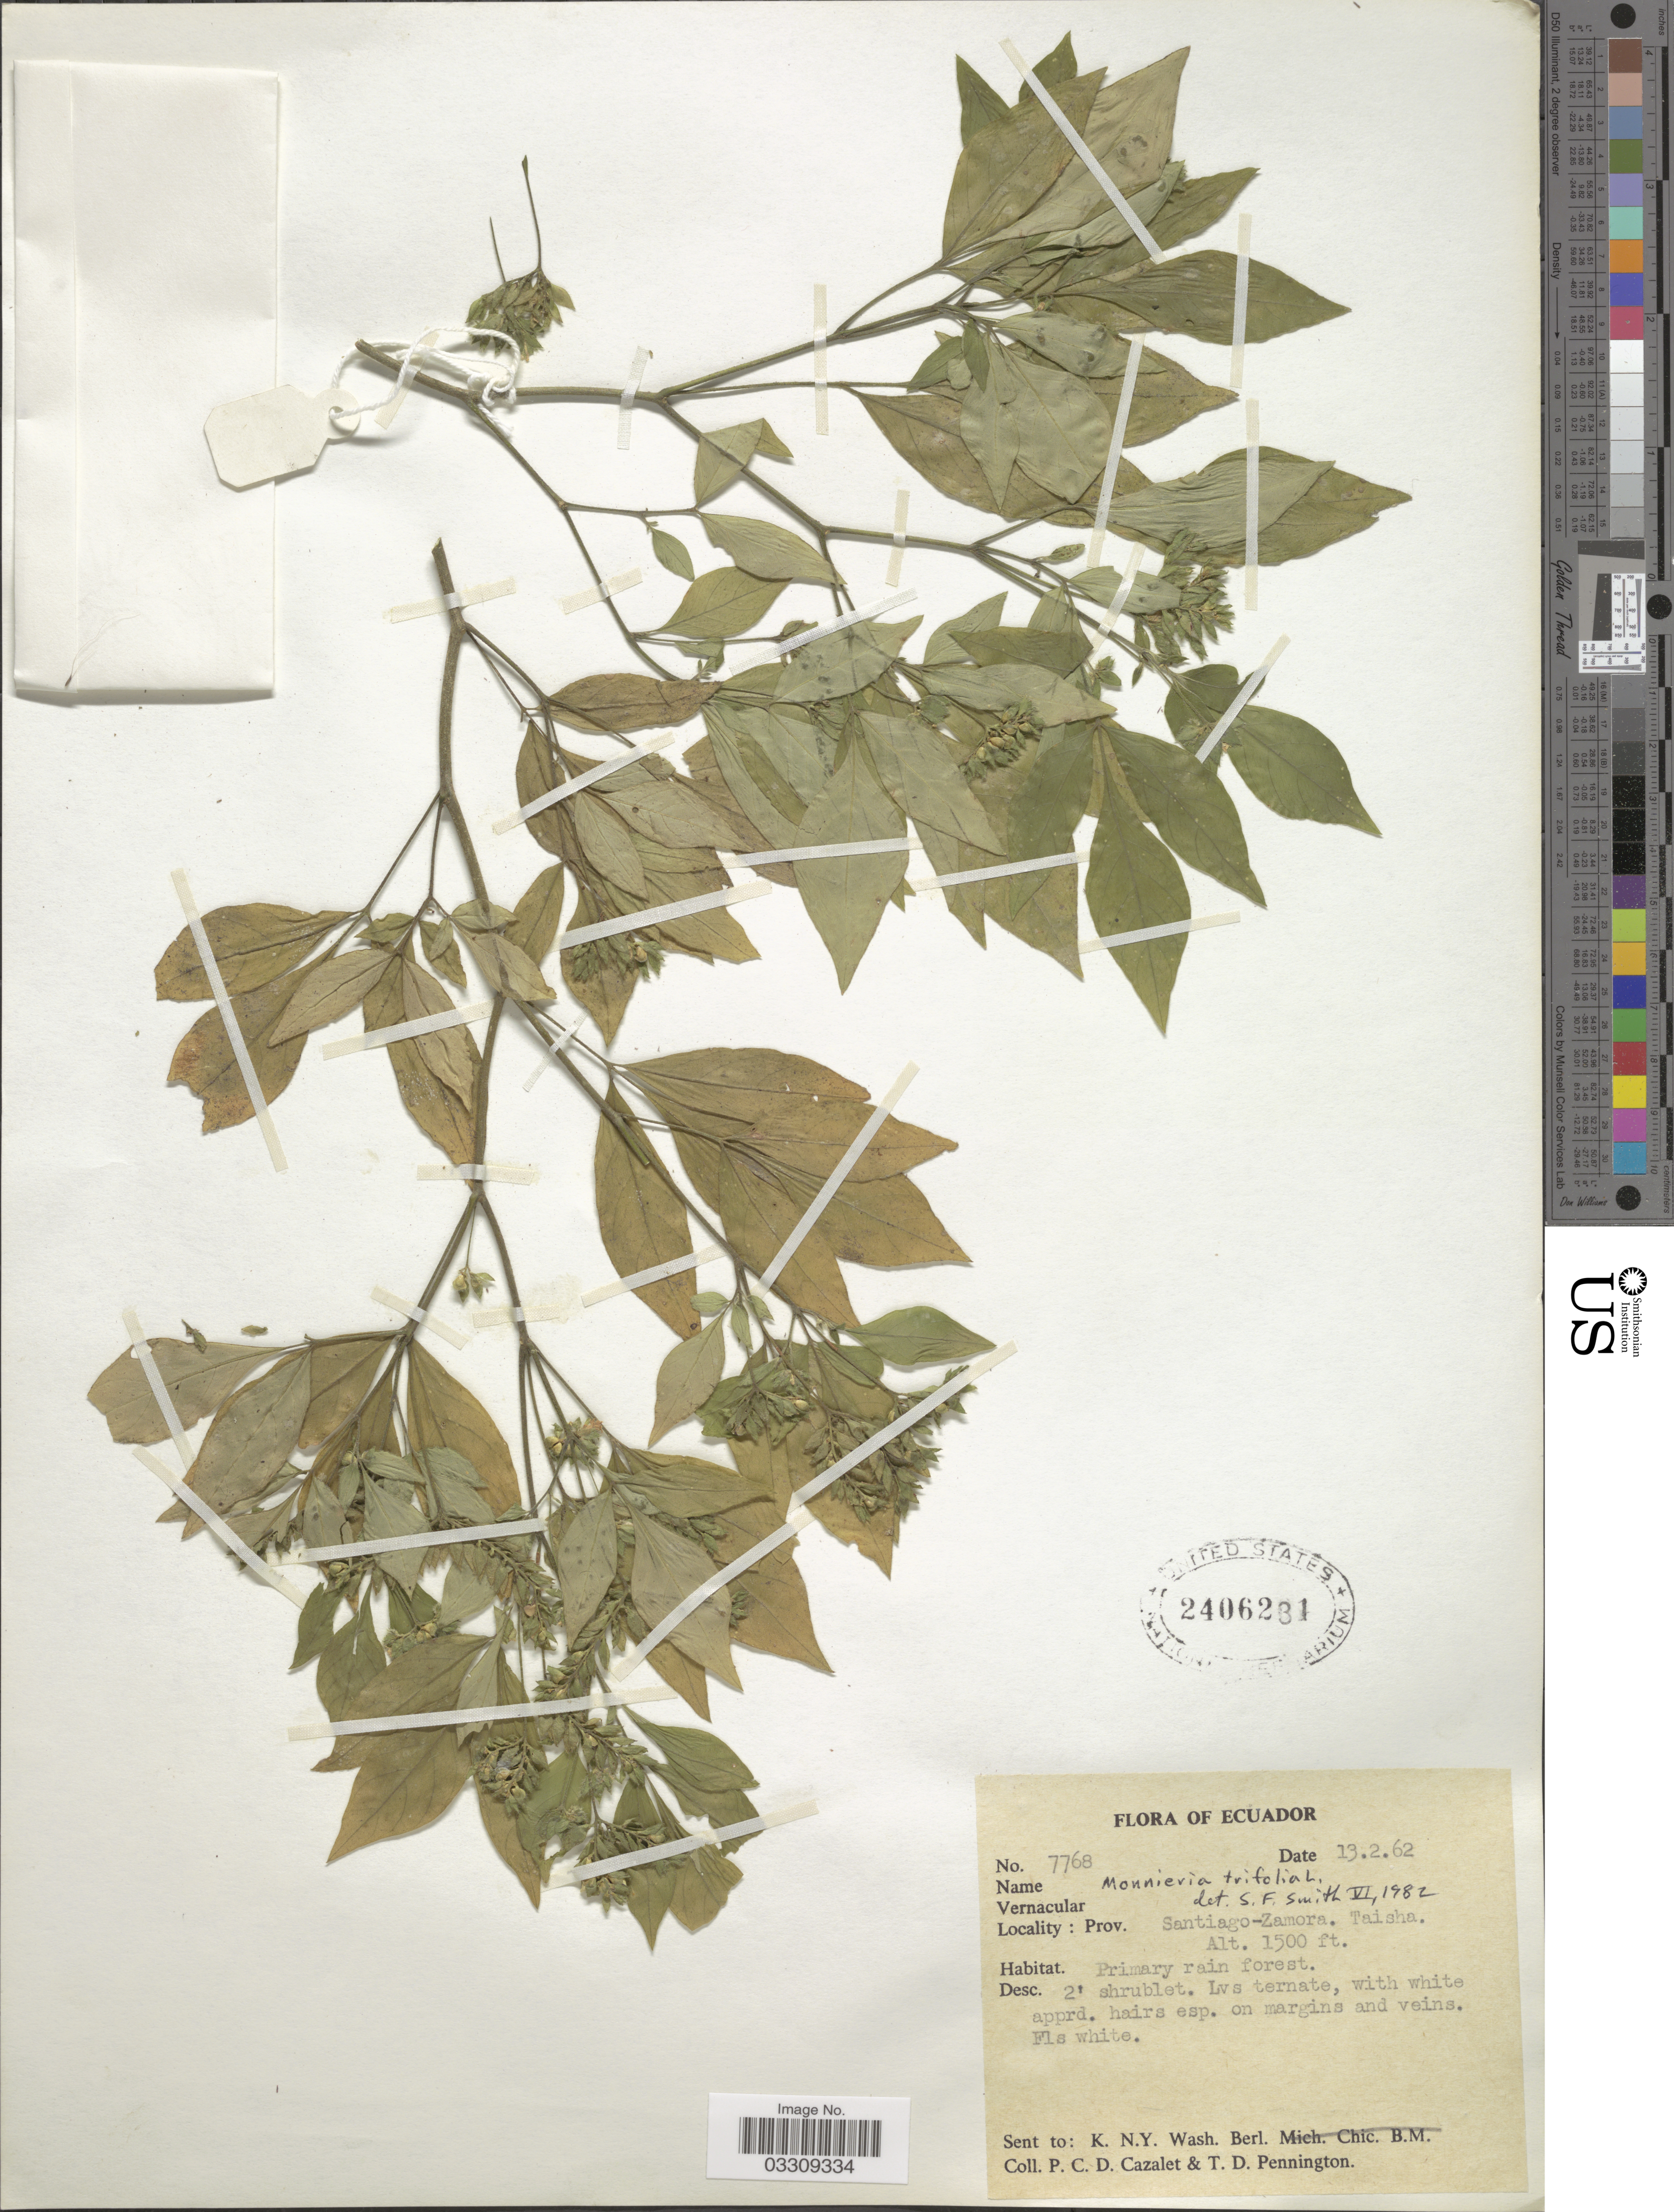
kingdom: Plantae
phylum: Tracheophyta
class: Magnoliopsida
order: Sapindales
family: Rutaceae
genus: Ertela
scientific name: Ertela trifolia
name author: (L.) Kuntze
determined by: Strong, Mark T., (BOT), Smithsonian Institution - National Museum of Natural History (UNITED STATES)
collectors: P. C. D. Cazalet & T. D. Pennington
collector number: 7768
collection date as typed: Transcribed d/m/y: 13/2/62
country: Ecuador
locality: Prov. Santiago-Zamora. Taisha.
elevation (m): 457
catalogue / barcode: US 2406231